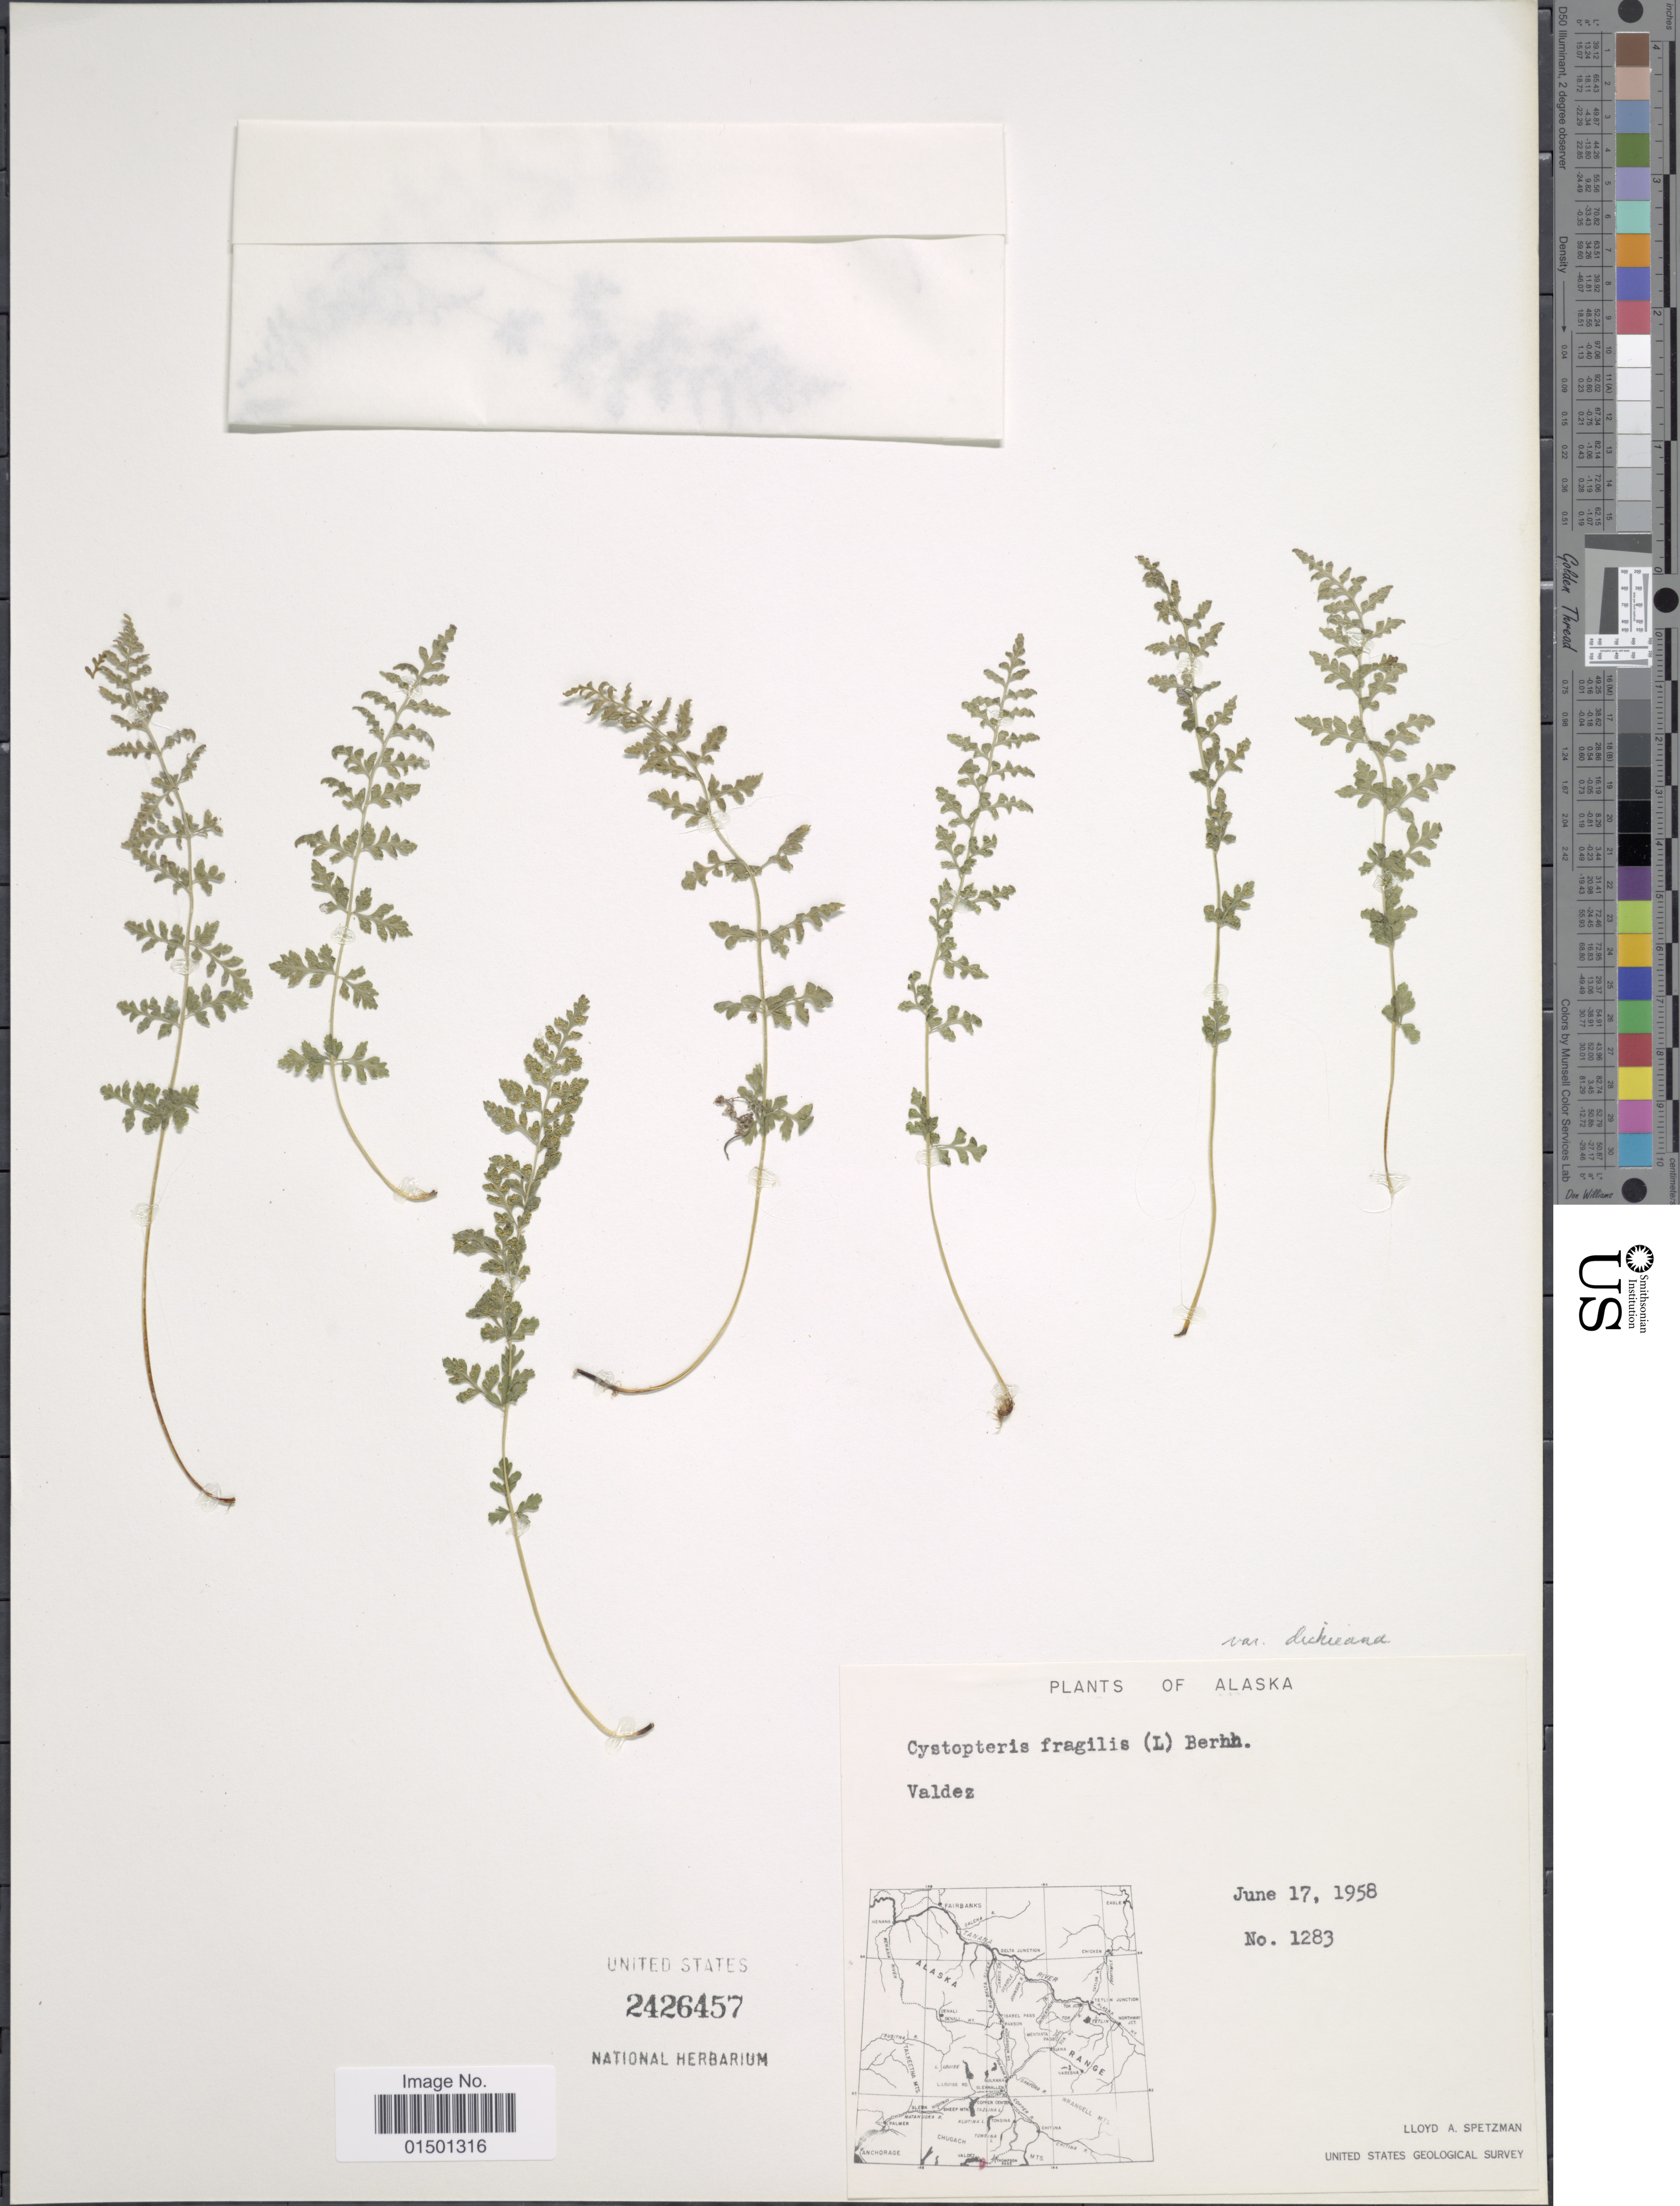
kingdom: Plantae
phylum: Tracheophyta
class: Polypodiopsida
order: Polypodiales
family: Cystopteridaceae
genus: Cystopteris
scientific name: Cystopteris fragilis var. dickieana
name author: B. Boivin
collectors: L. Spetzman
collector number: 1283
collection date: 1958-06-17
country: United States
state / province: Alaska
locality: Valdez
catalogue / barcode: US 2426457